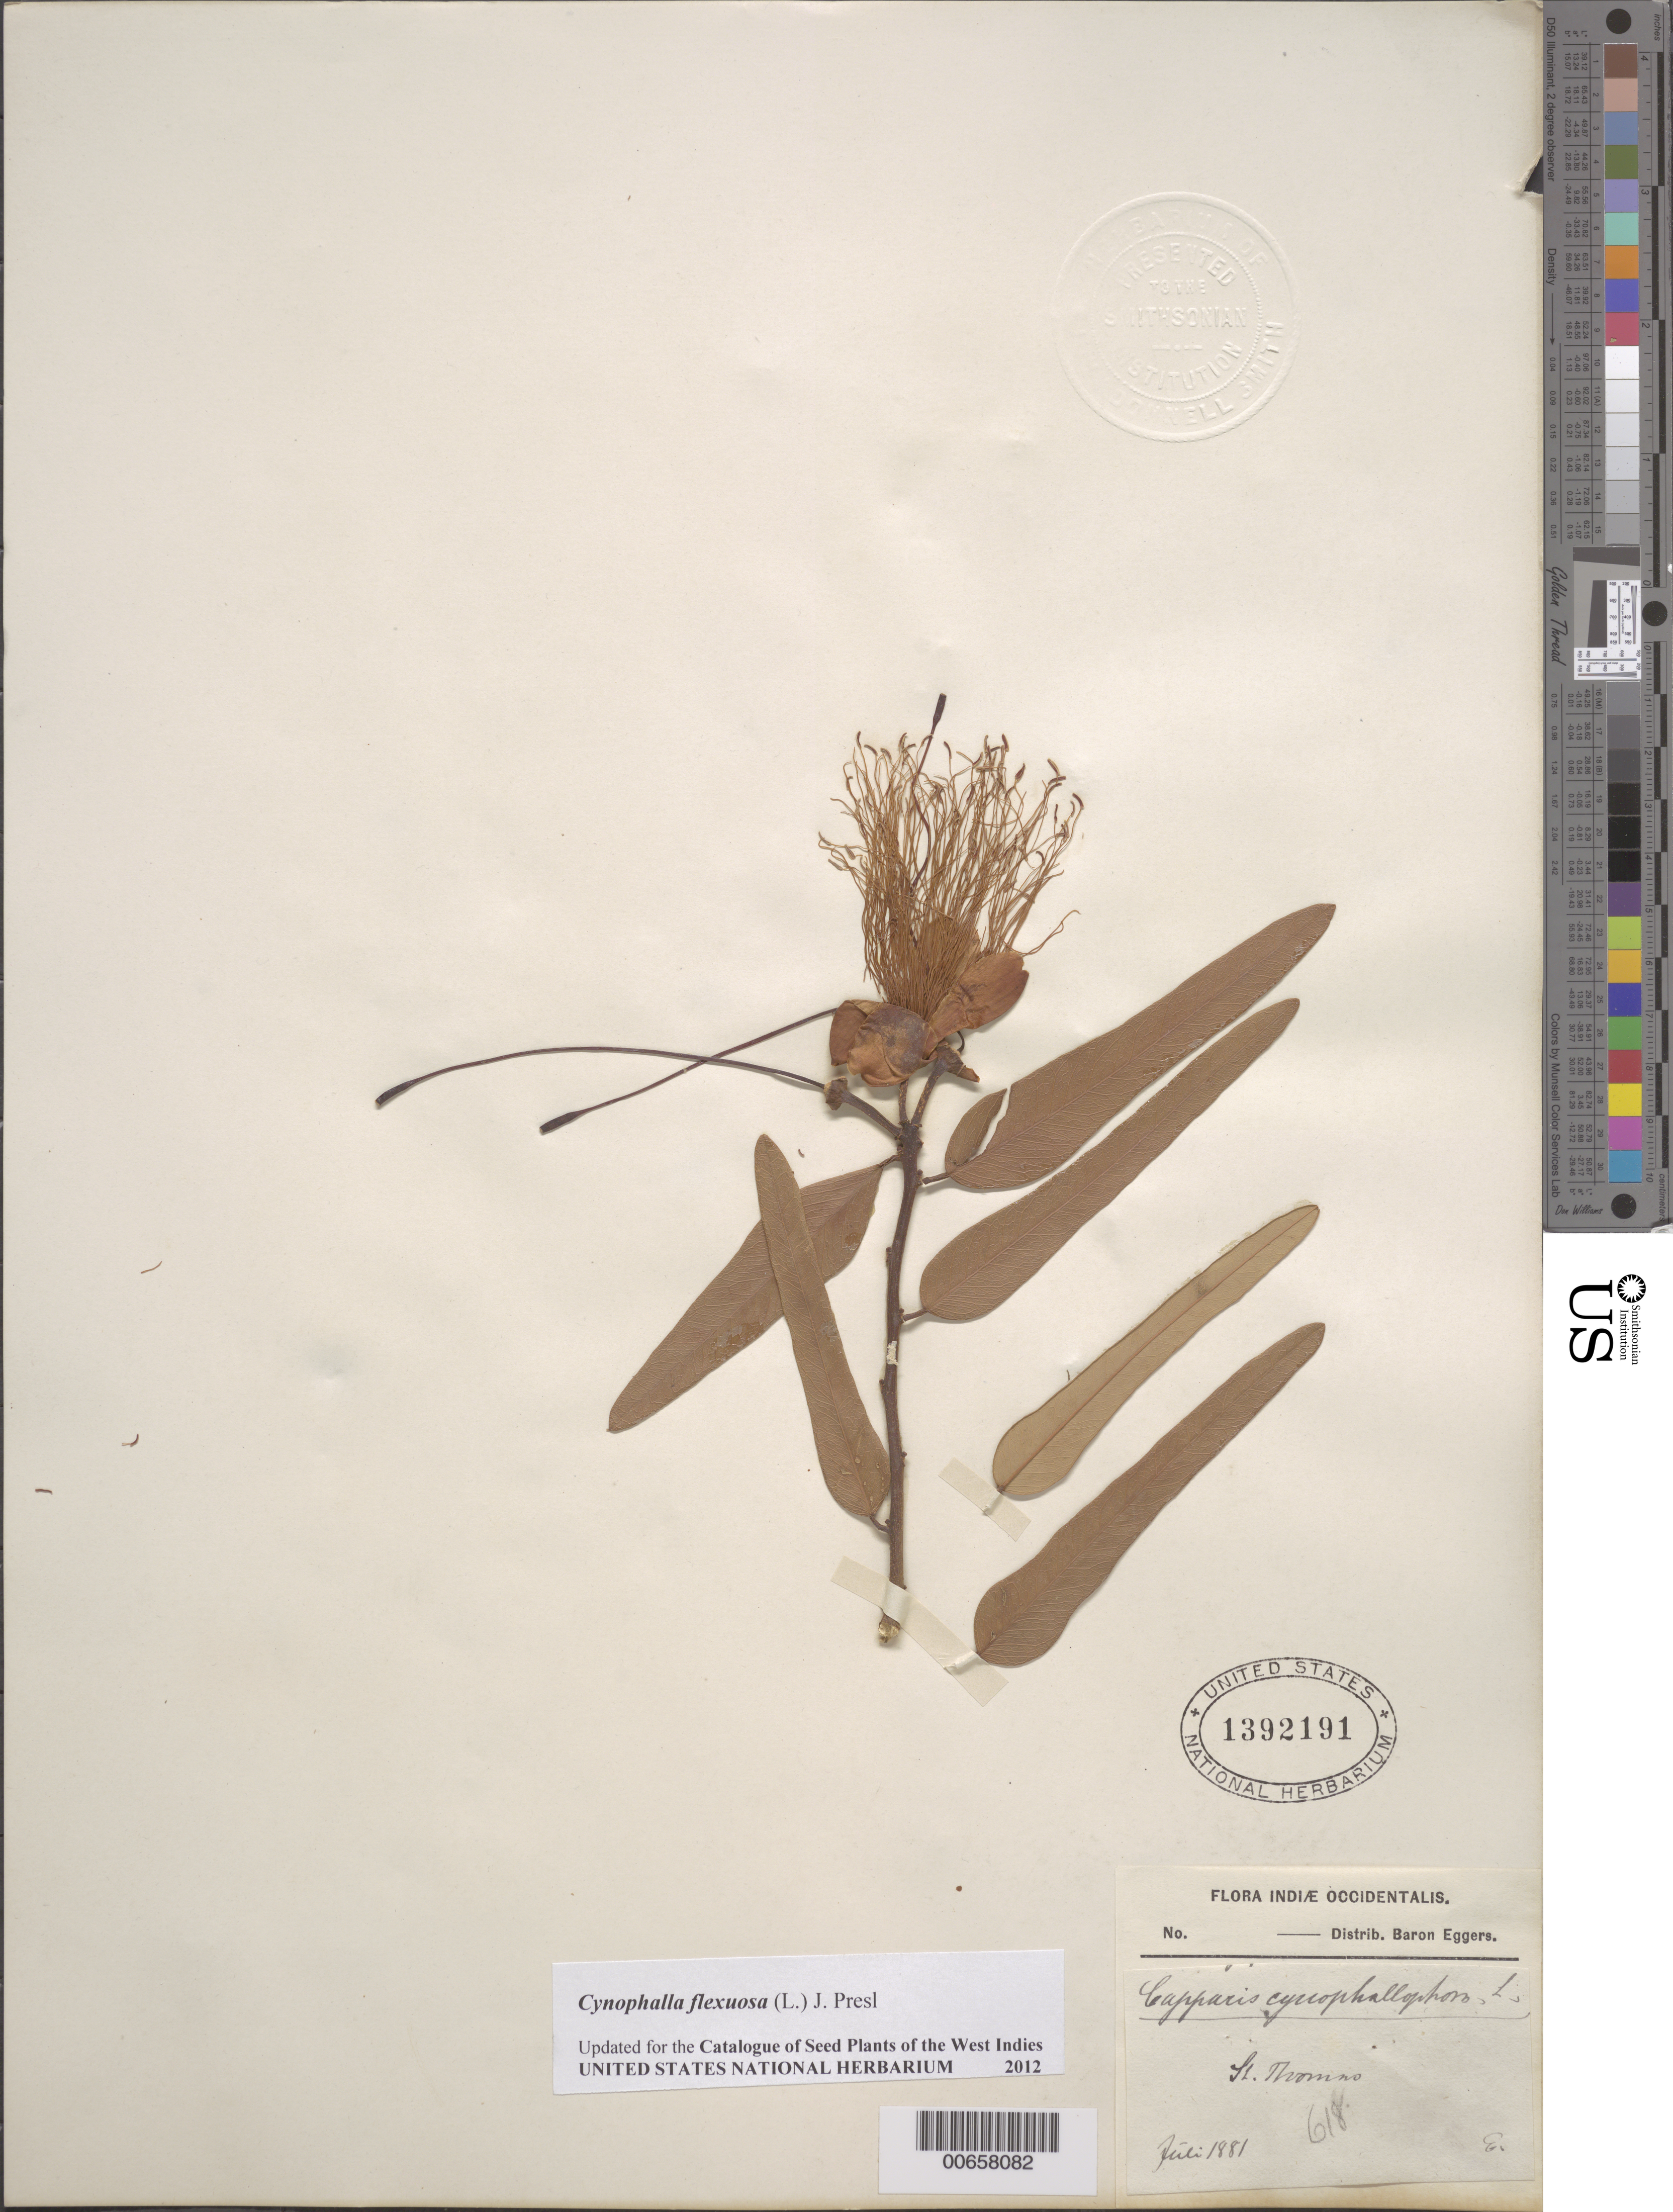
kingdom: Plantae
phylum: Tracheophyta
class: Magnoliopsida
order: Brassicales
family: Capparaceae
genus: Capparis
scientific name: Capparis cynophallophora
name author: L.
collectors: H. F. A. von Eggers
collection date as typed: Jul 1881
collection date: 1881-07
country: U.S. Virgin Islands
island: St. Thomas Island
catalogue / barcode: US 1392191